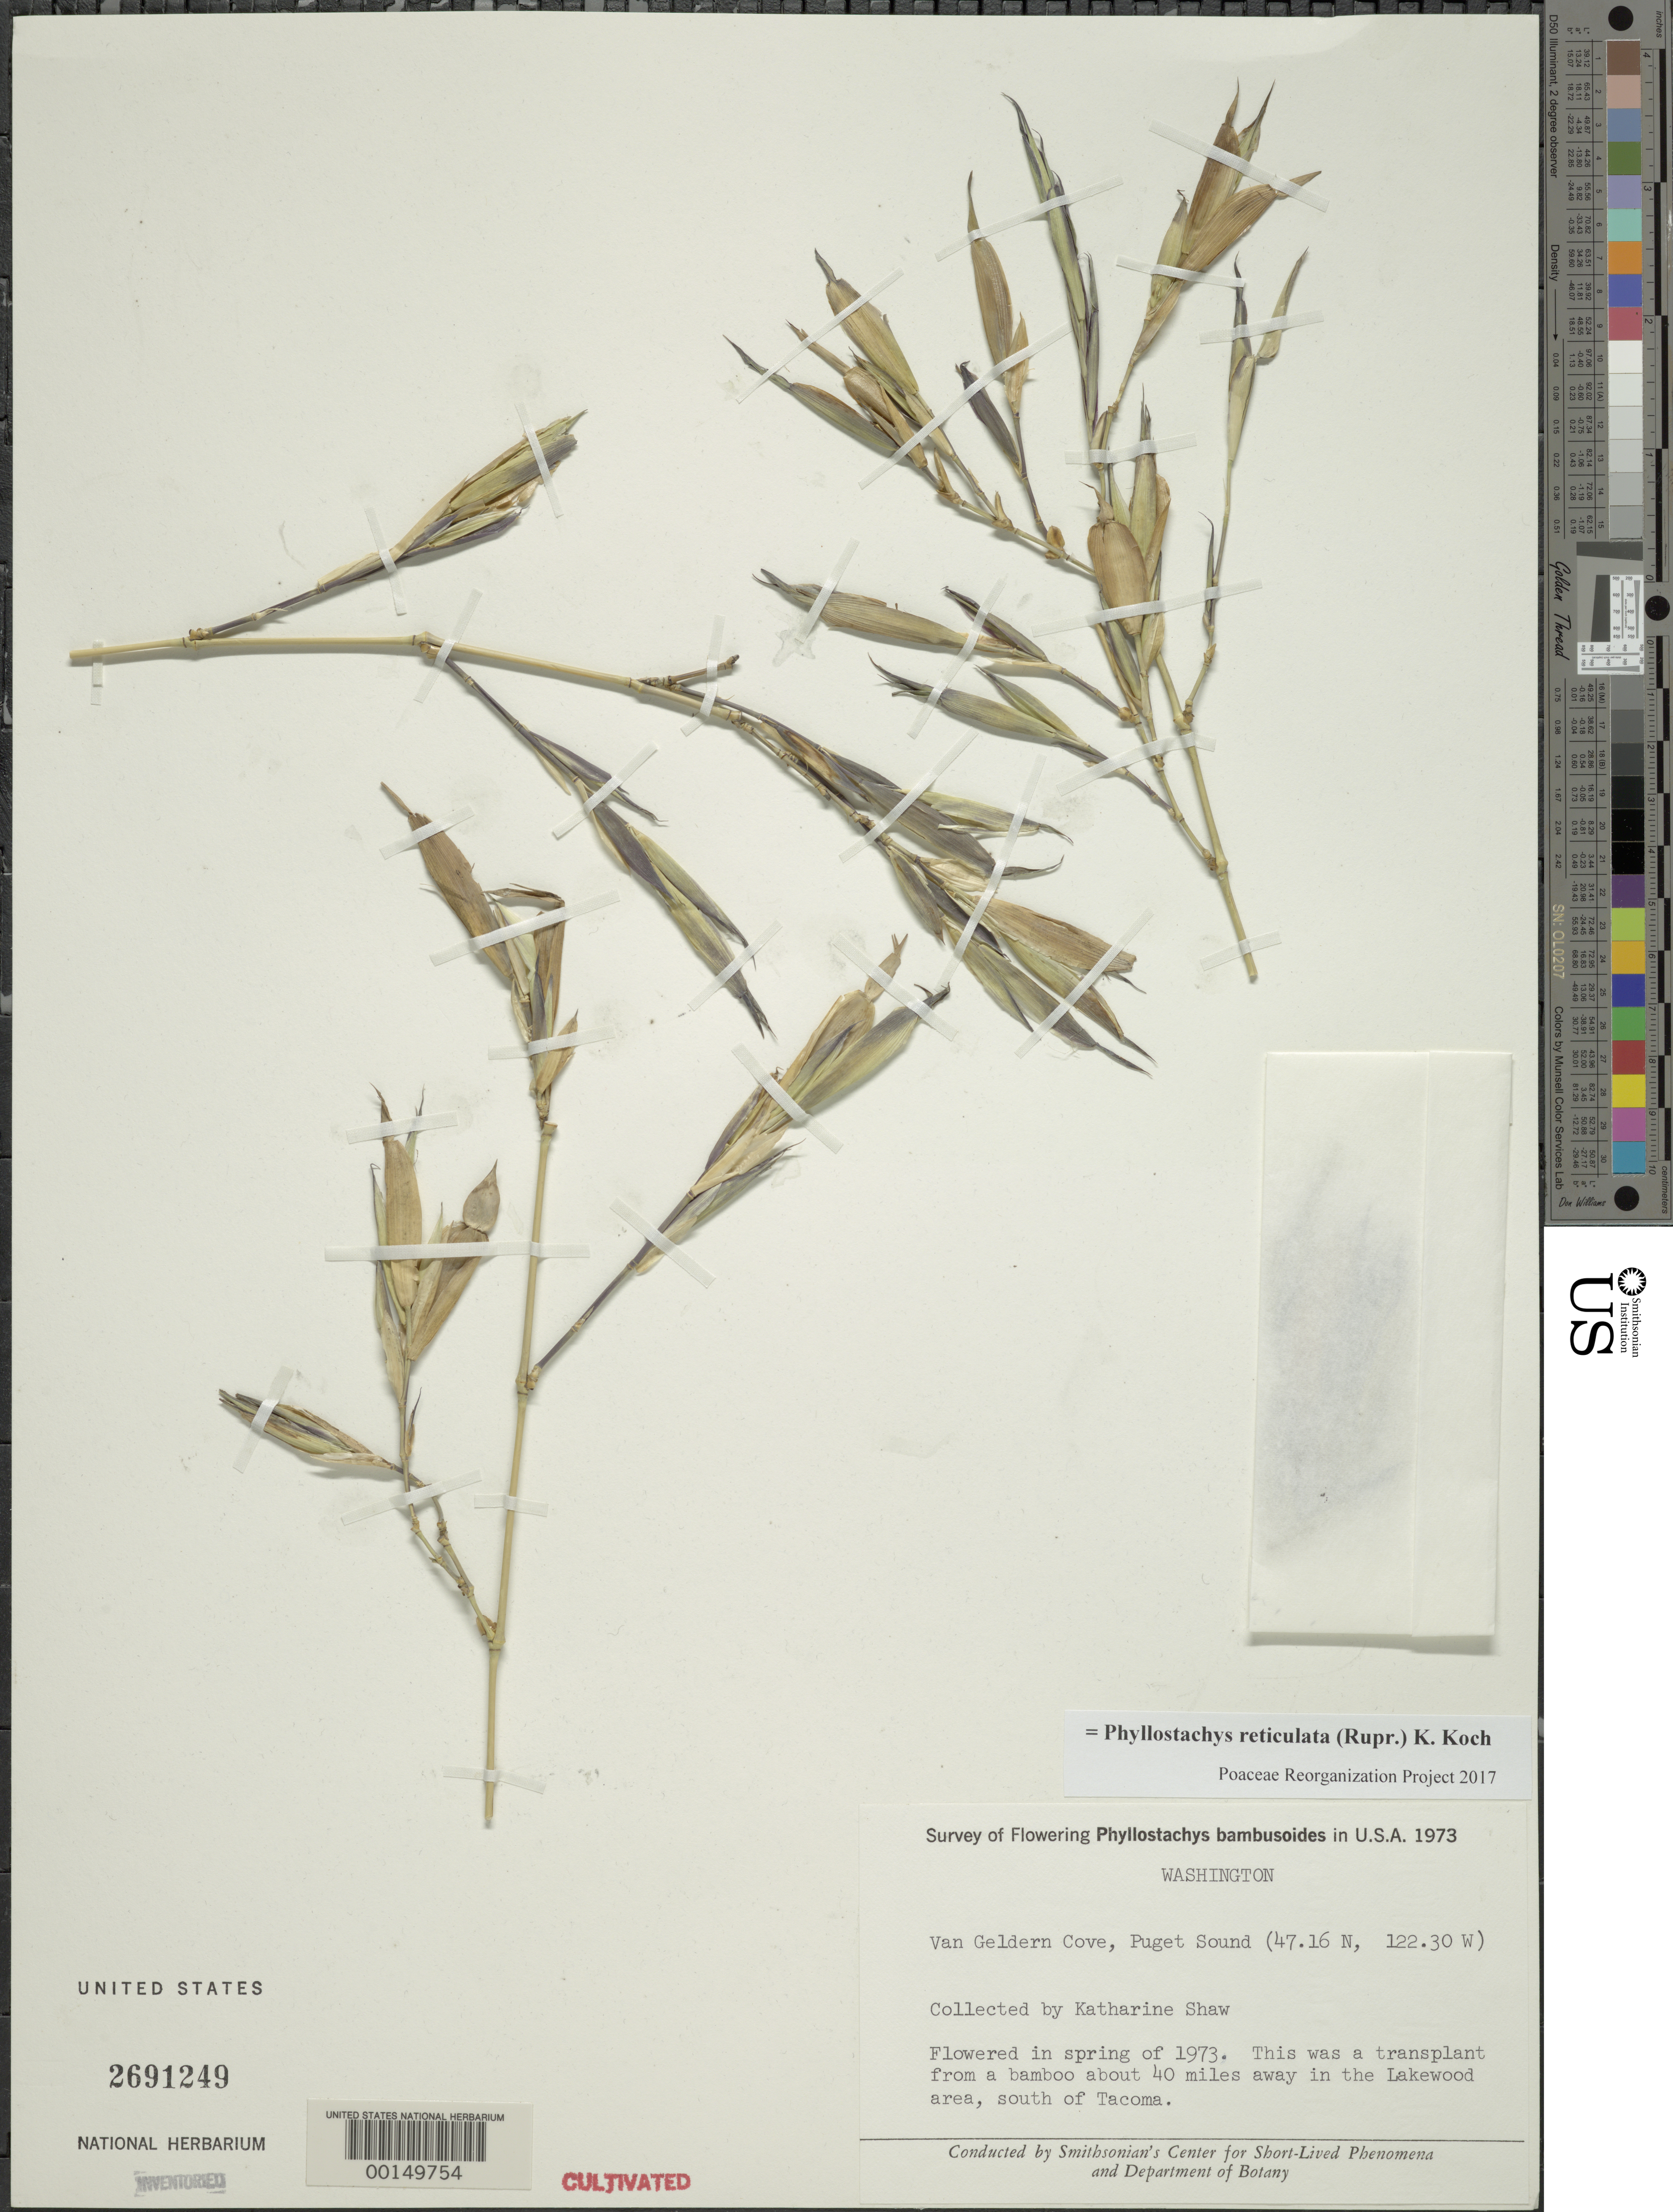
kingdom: Plantae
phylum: Tracheophyta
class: Liliopsida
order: Poales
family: Poaceae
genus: Phyllostachys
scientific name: Phyllostachys reticulata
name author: (Rupr.) K. Koch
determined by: Poaceae Reorganization Project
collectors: K. Shaw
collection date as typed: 1973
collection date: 1973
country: United States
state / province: Washington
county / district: King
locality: Puget sound, van geldern cove (lat. 47.16n: long. 22.30w)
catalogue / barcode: US 2691249